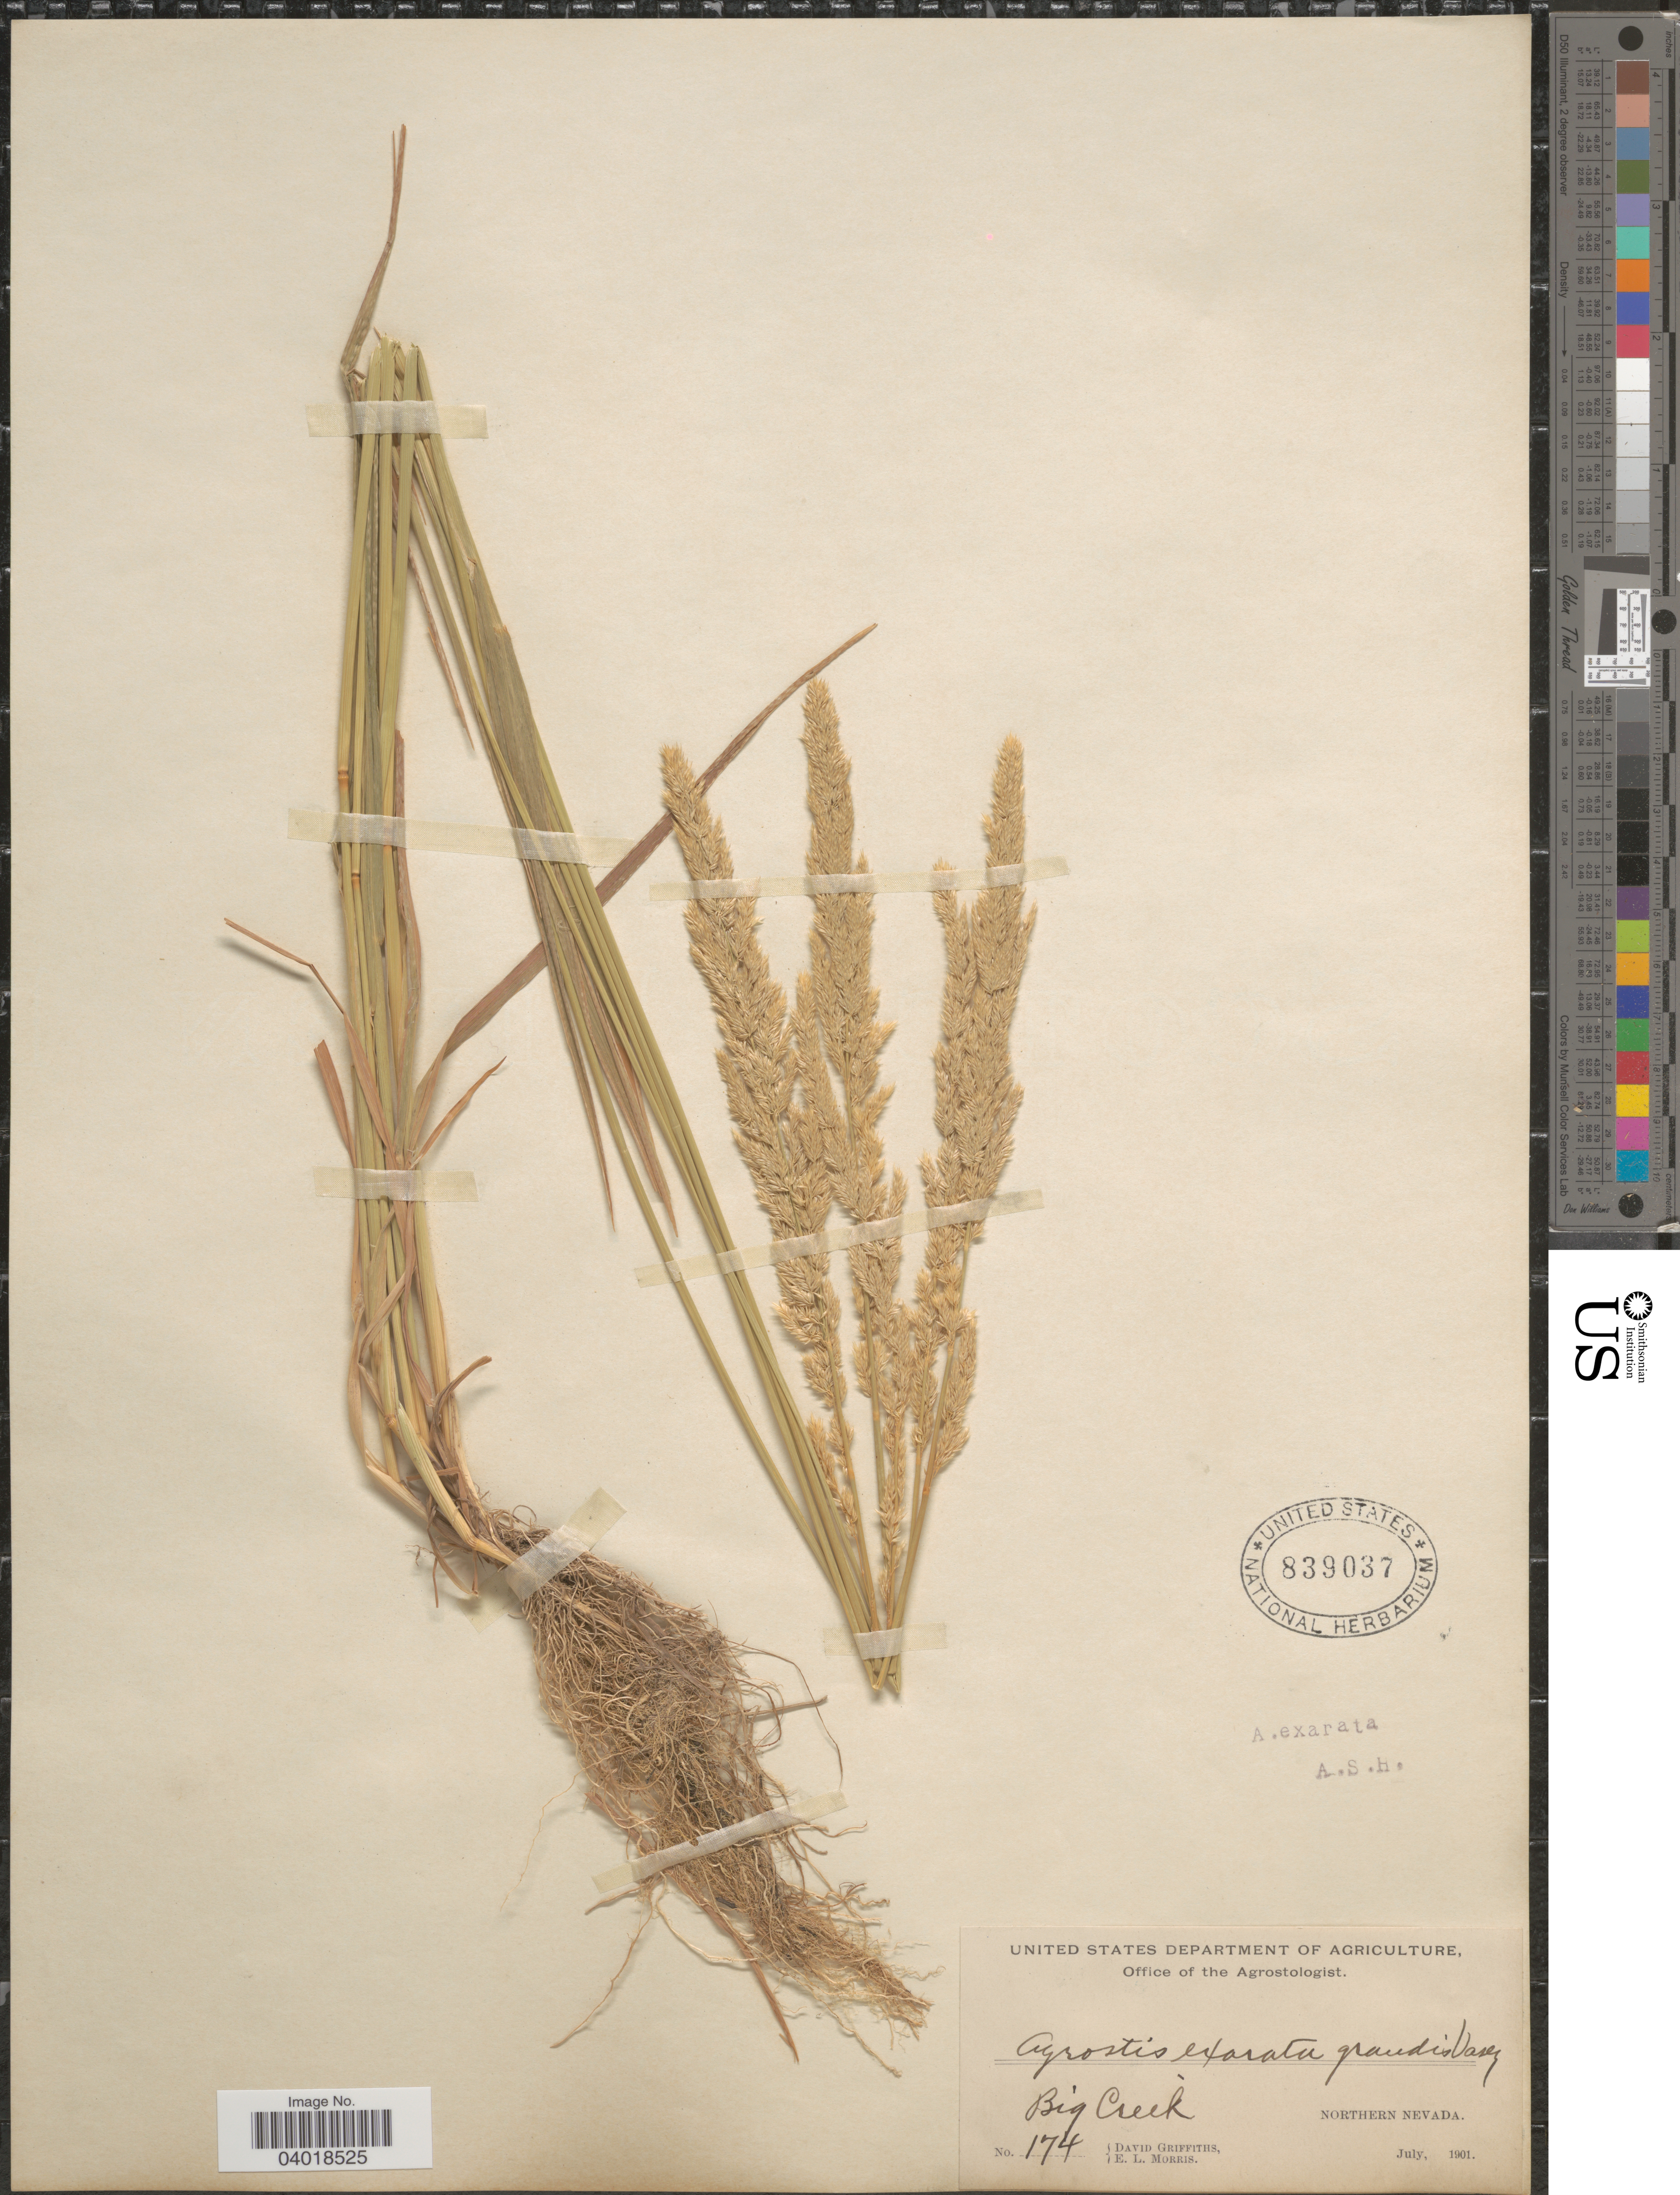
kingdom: Plantae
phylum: Tracheophyta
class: Liliopsida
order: Poales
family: Poaceae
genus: Agrostis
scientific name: Agrostis exarata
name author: Trin.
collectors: D. Griffiths & E. Morris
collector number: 174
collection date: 1901-07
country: United States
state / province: Nevada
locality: Big Creek. Northern Nevada.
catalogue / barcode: US 839037